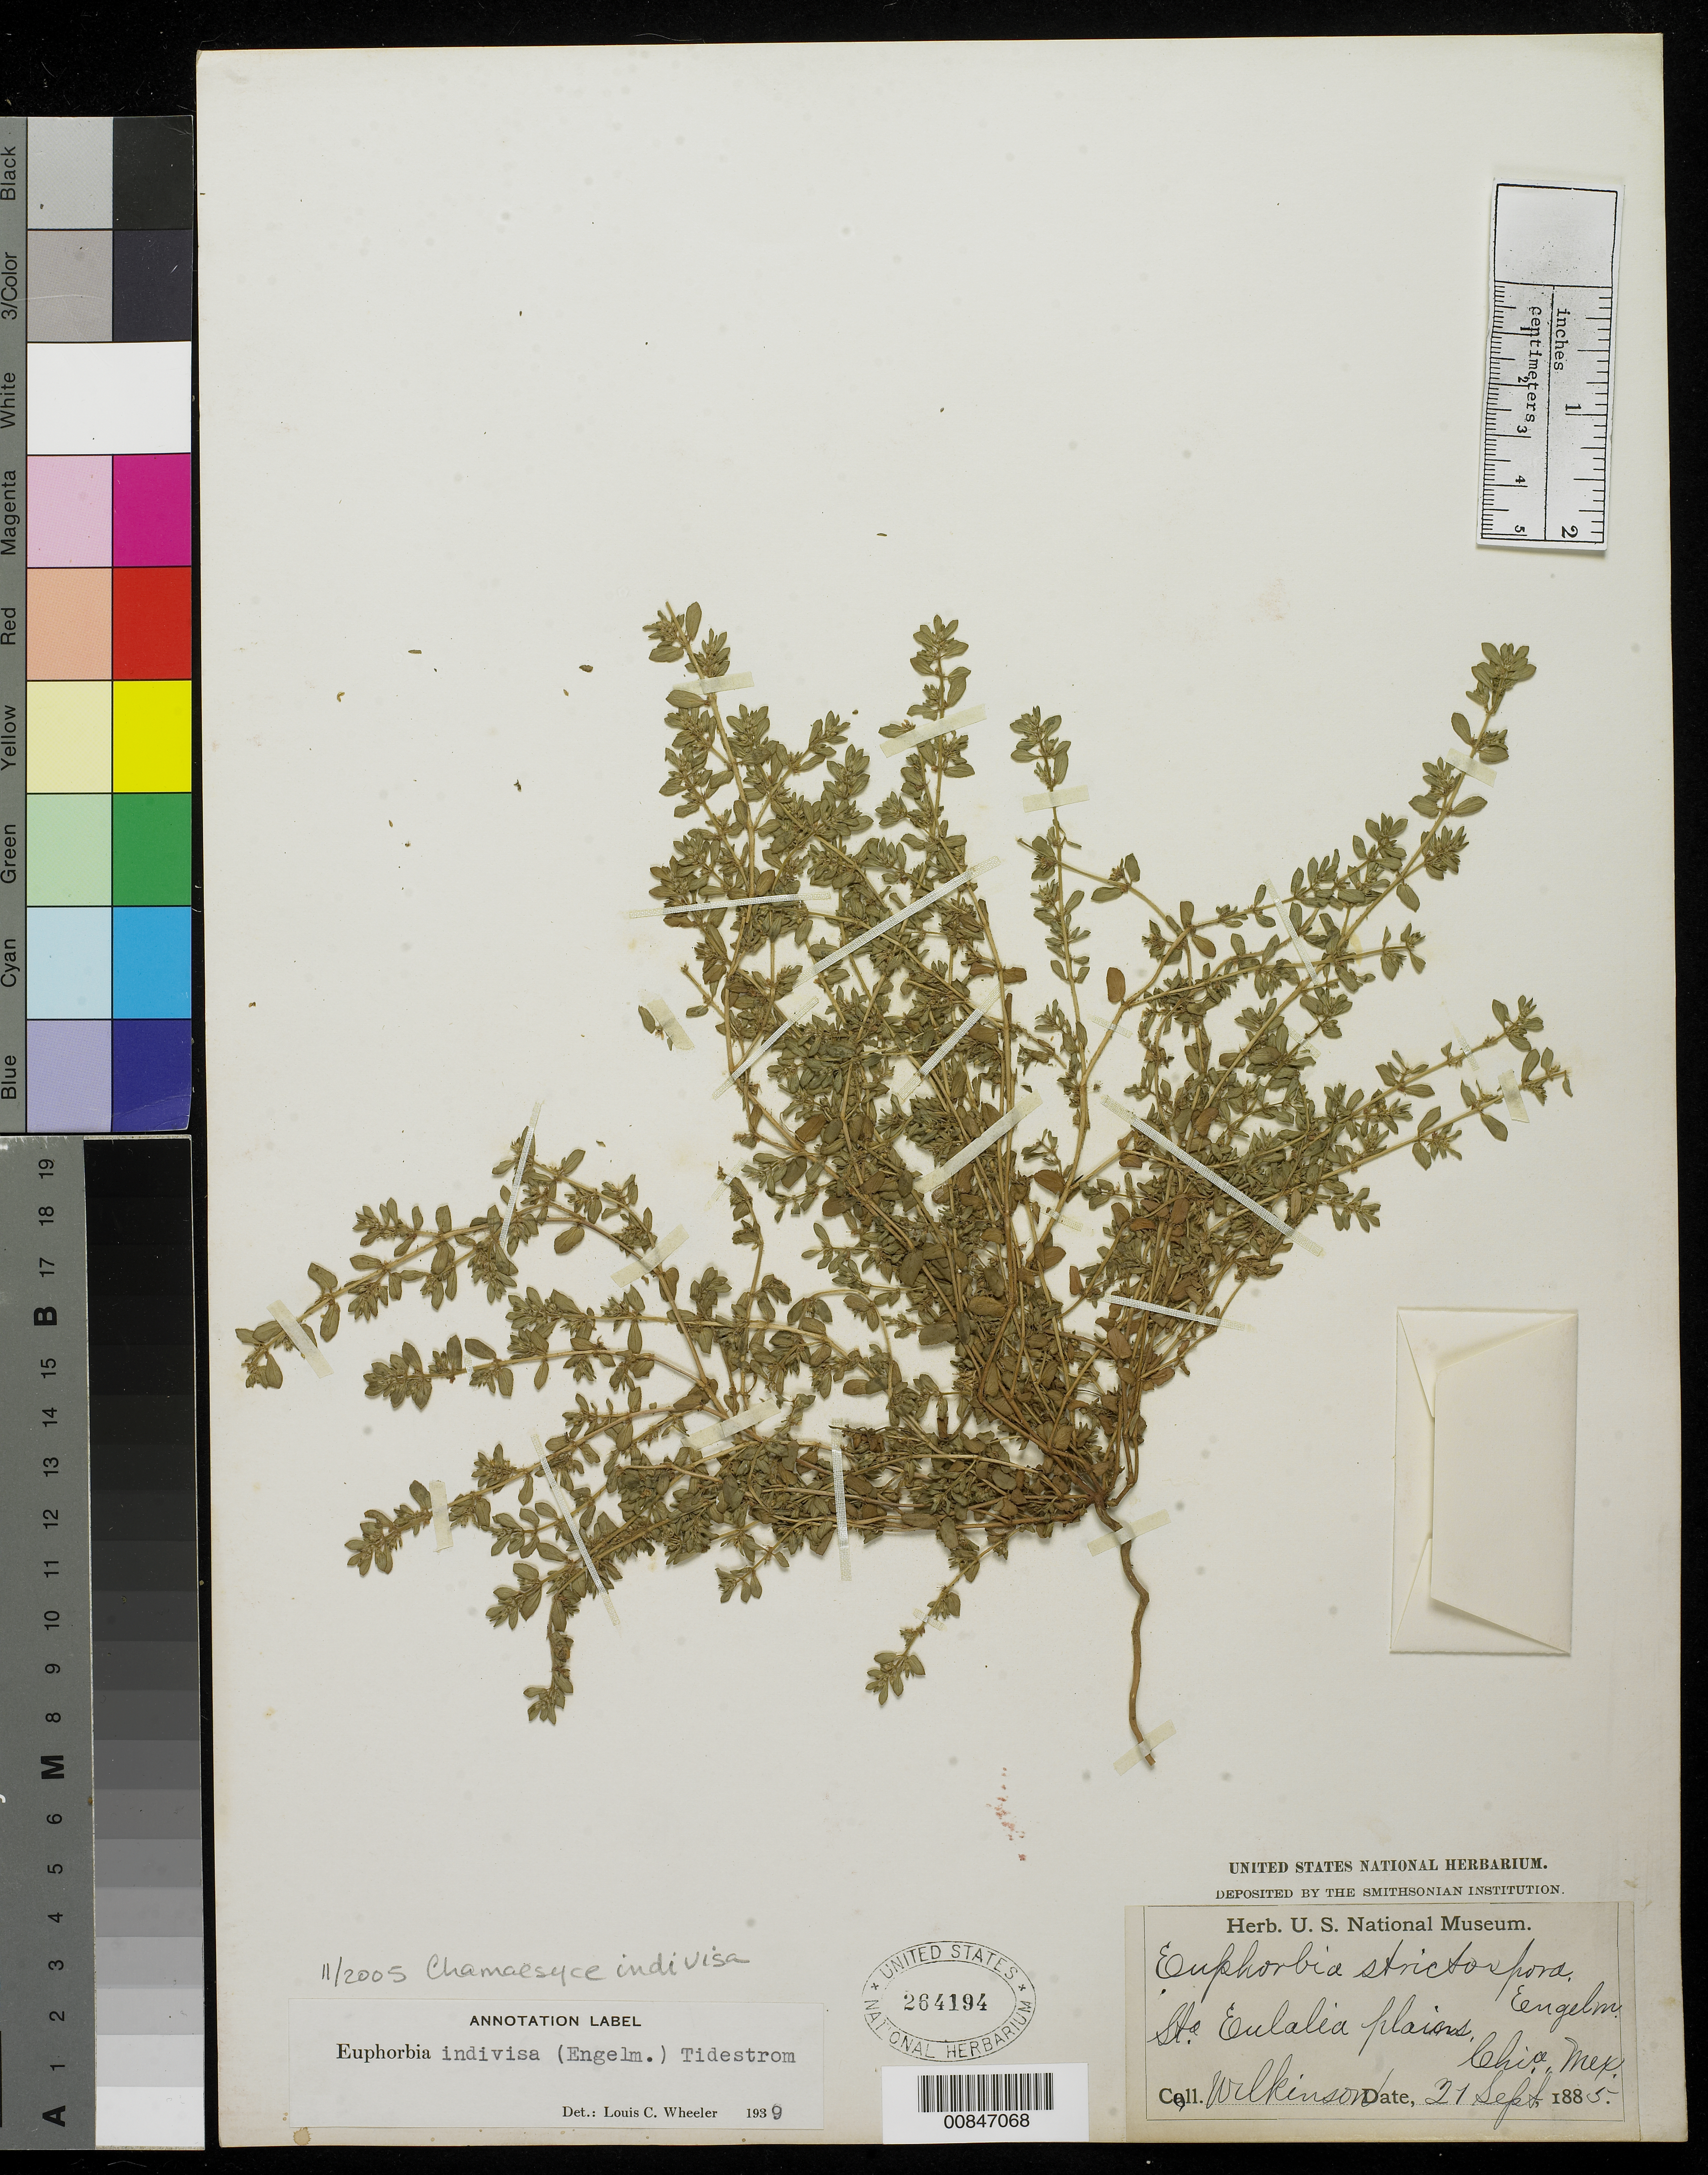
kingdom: Plantae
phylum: Tracheophyta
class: Magnoliopsida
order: Malpighiales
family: Euphorbiaceae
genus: Euphorbia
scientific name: Euphorbia indivisa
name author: (Engelm.) Tidestr.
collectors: E. Wilkinson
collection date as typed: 21 Sep 1885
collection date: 1885-09-21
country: Mexico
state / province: Chihuahua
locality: Sta. Eulalia plains, Chihuahua.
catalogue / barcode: US 264194